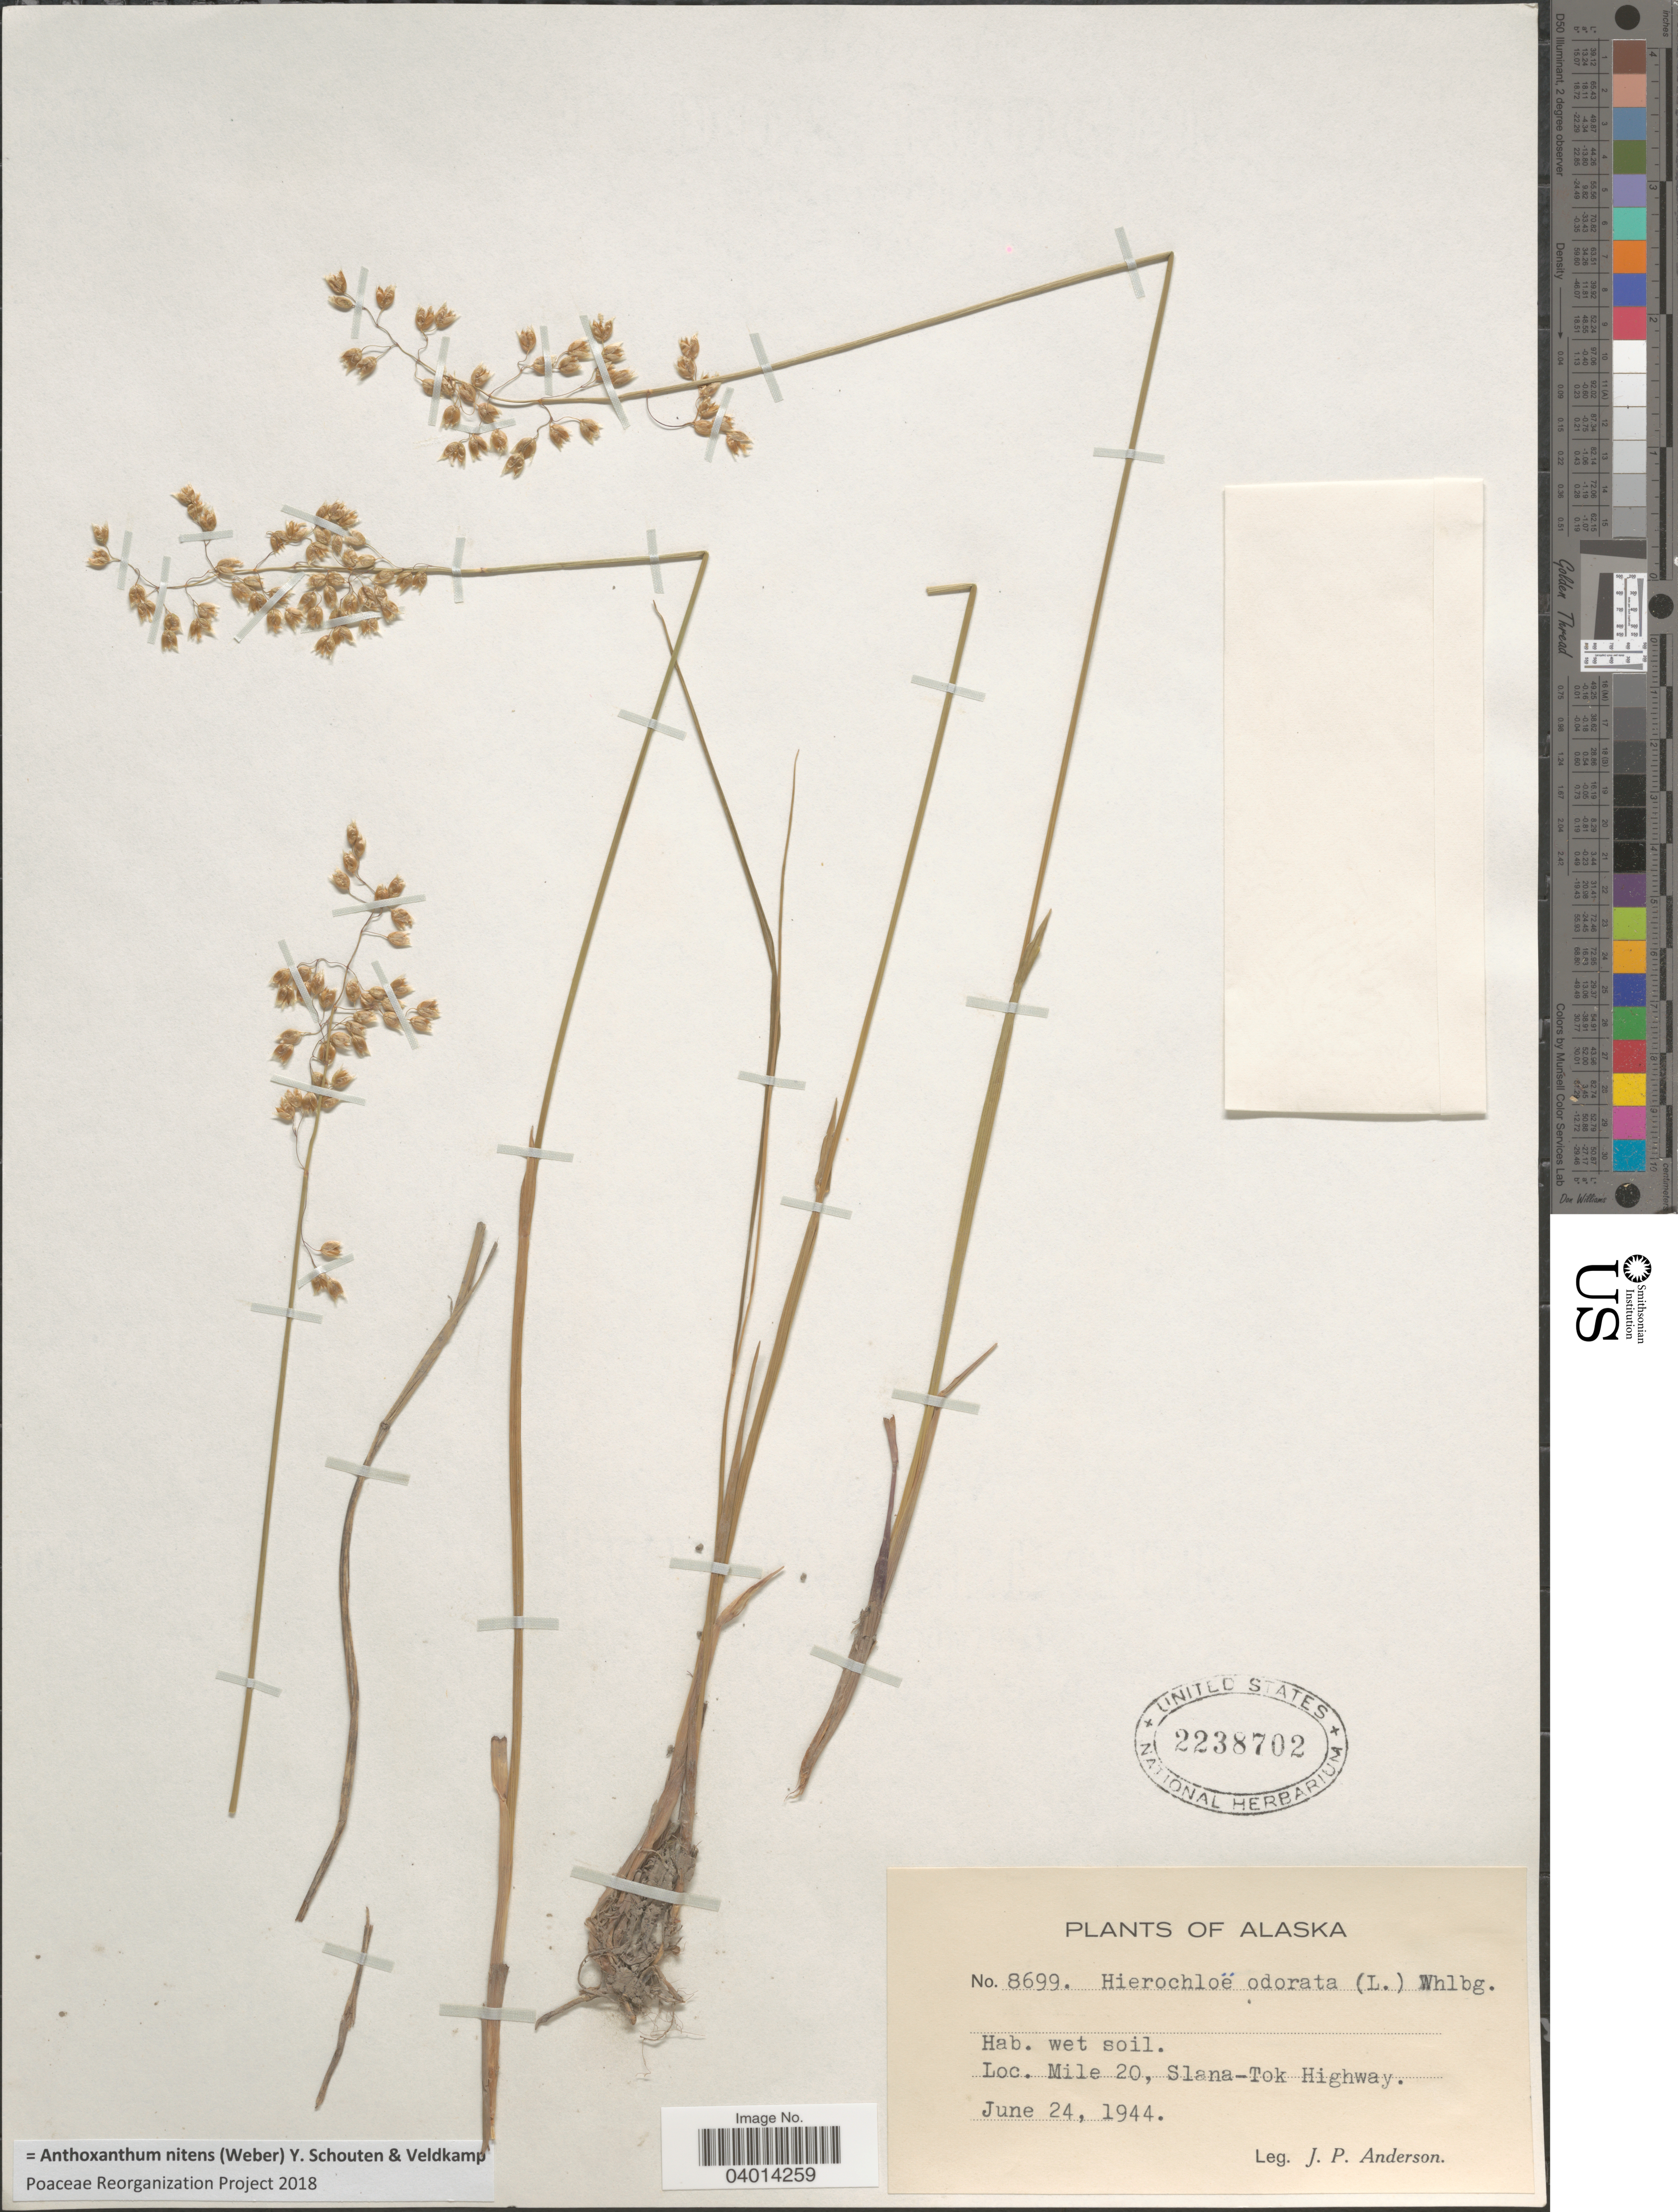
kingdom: Plantae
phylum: Tracheophyta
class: Liliopsida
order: Poales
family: Poaceae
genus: Anthoxanthum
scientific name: Anthoxanthum nitens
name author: (G.H. Weber) R.T.A. Schouten & Veldkamp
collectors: J. P. Anderson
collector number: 8699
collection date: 1944-06-24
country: United States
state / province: Alaska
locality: Mile 20, Slana-Tok Highway.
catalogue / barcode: US 2238702